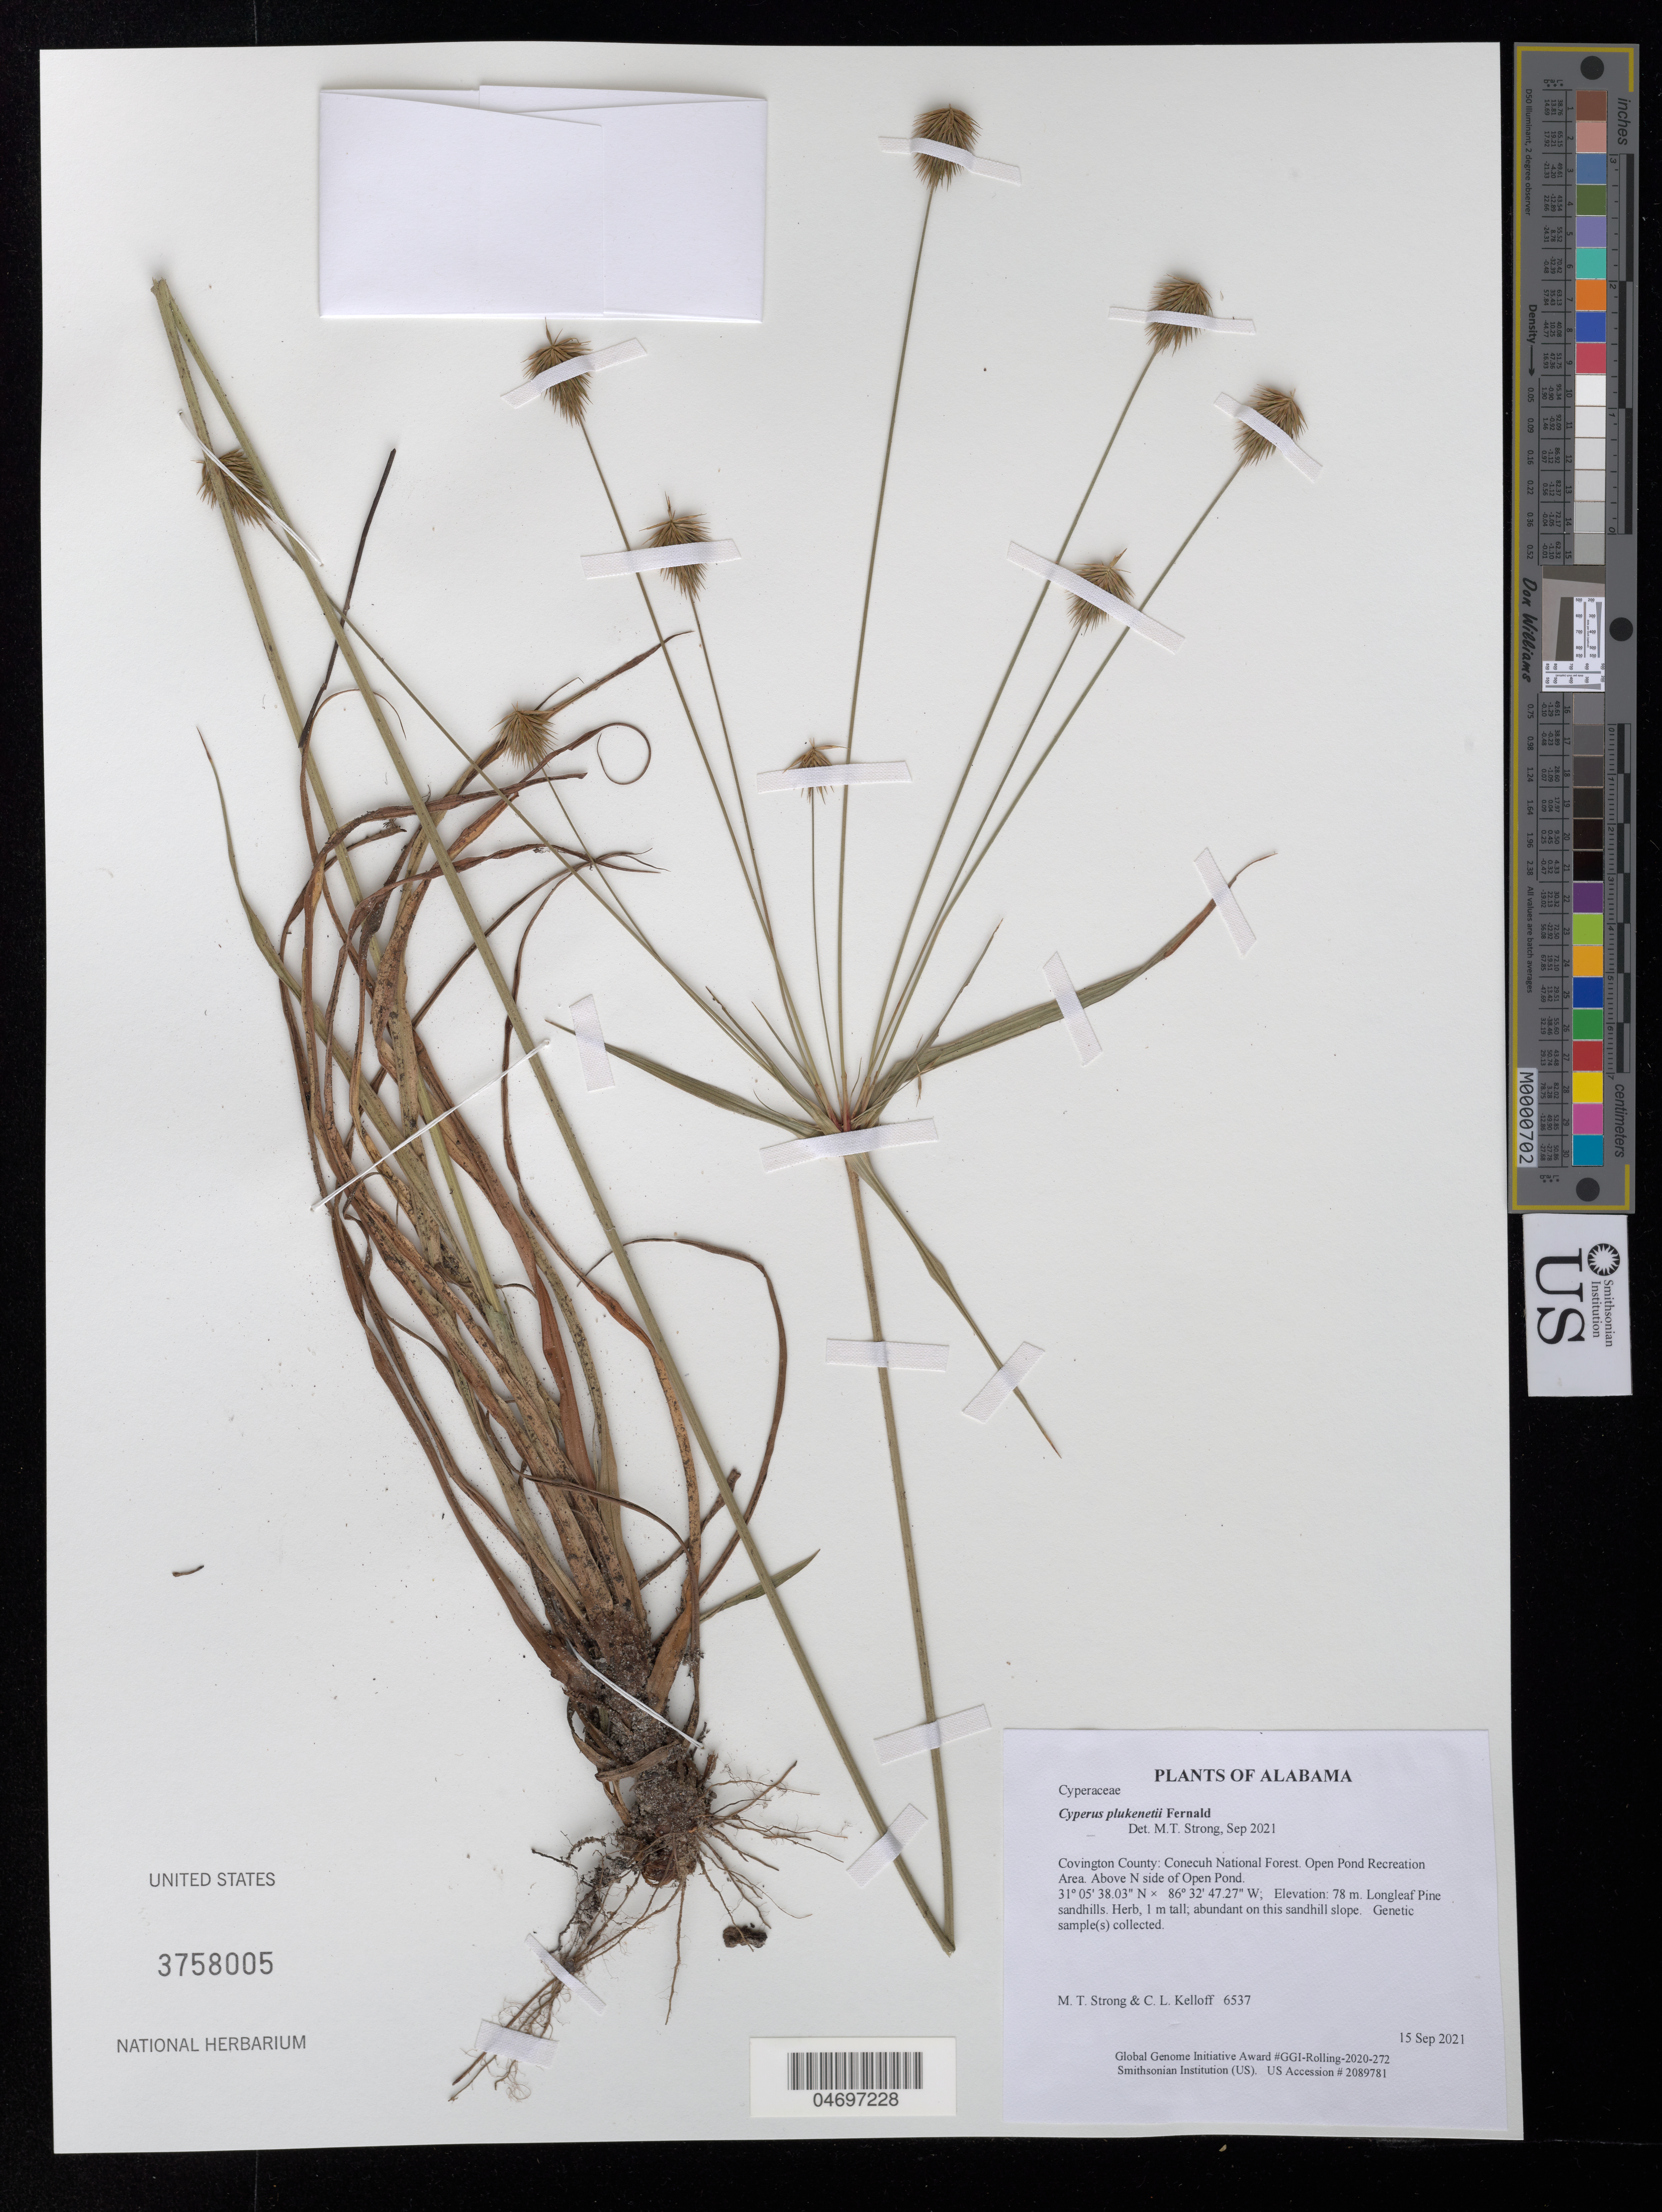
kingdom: Plantae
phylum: Tracheophyta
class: Liliopsida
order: Poales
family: Cyperaceae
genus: Cyperus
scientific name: Cyperus plukenetii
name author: Fernald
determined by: Strong, Mark T.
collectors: M. T. Strong & C. L. Kelloff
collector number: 6537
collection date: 2021-09-15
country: United States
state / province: Alabama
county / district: Covington County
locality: Conecuh National Forest. Open Pond Recreation Area. Above N side of Open Pond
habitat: Longleaf Pine sandhills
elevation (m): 78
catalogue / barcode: US 3758005